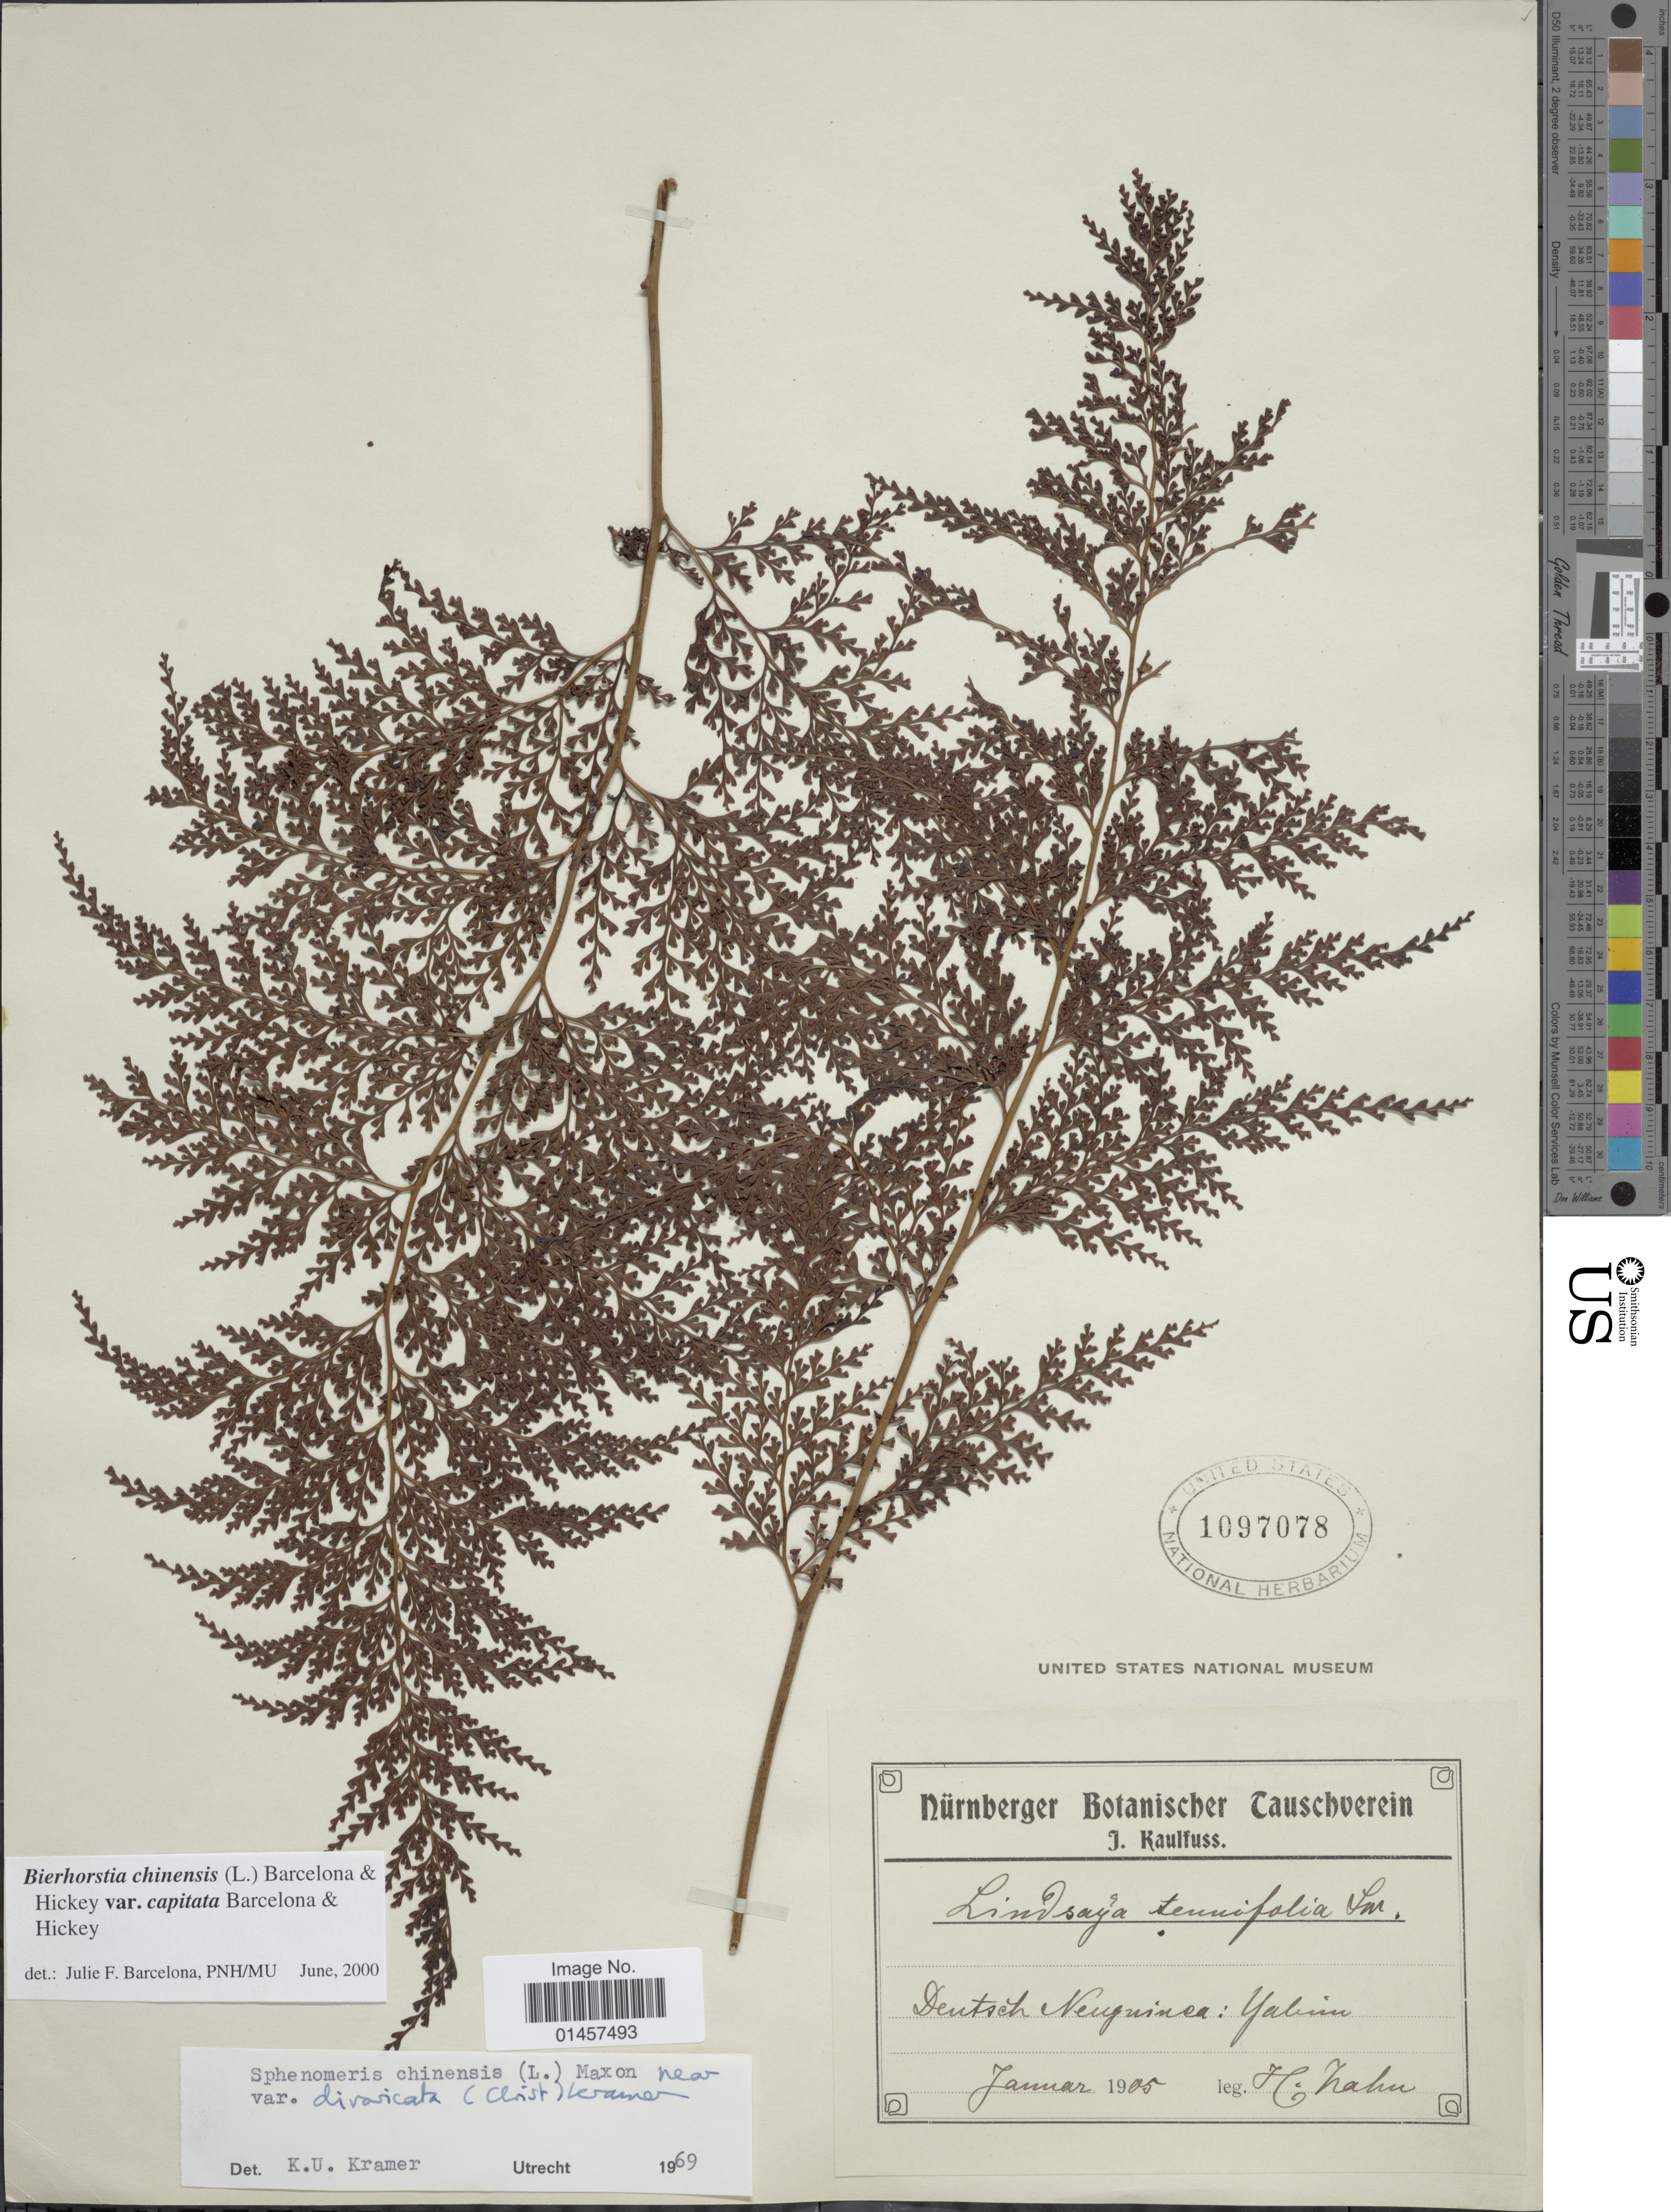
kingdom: Plantae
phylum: Tracheophyta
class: Polypodiopsida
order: Polypodiales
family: Lindsaeaceae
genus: Sphenomeris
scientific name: Sphenomeris chinensis var. divaricata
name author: (Christ) K.U. Kramer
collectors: H. Zahn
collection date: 1905-01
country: Indonesia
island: New Guinea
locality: Deutsch New Guinea: Yabun [interpreted]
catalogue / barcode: US 1097078